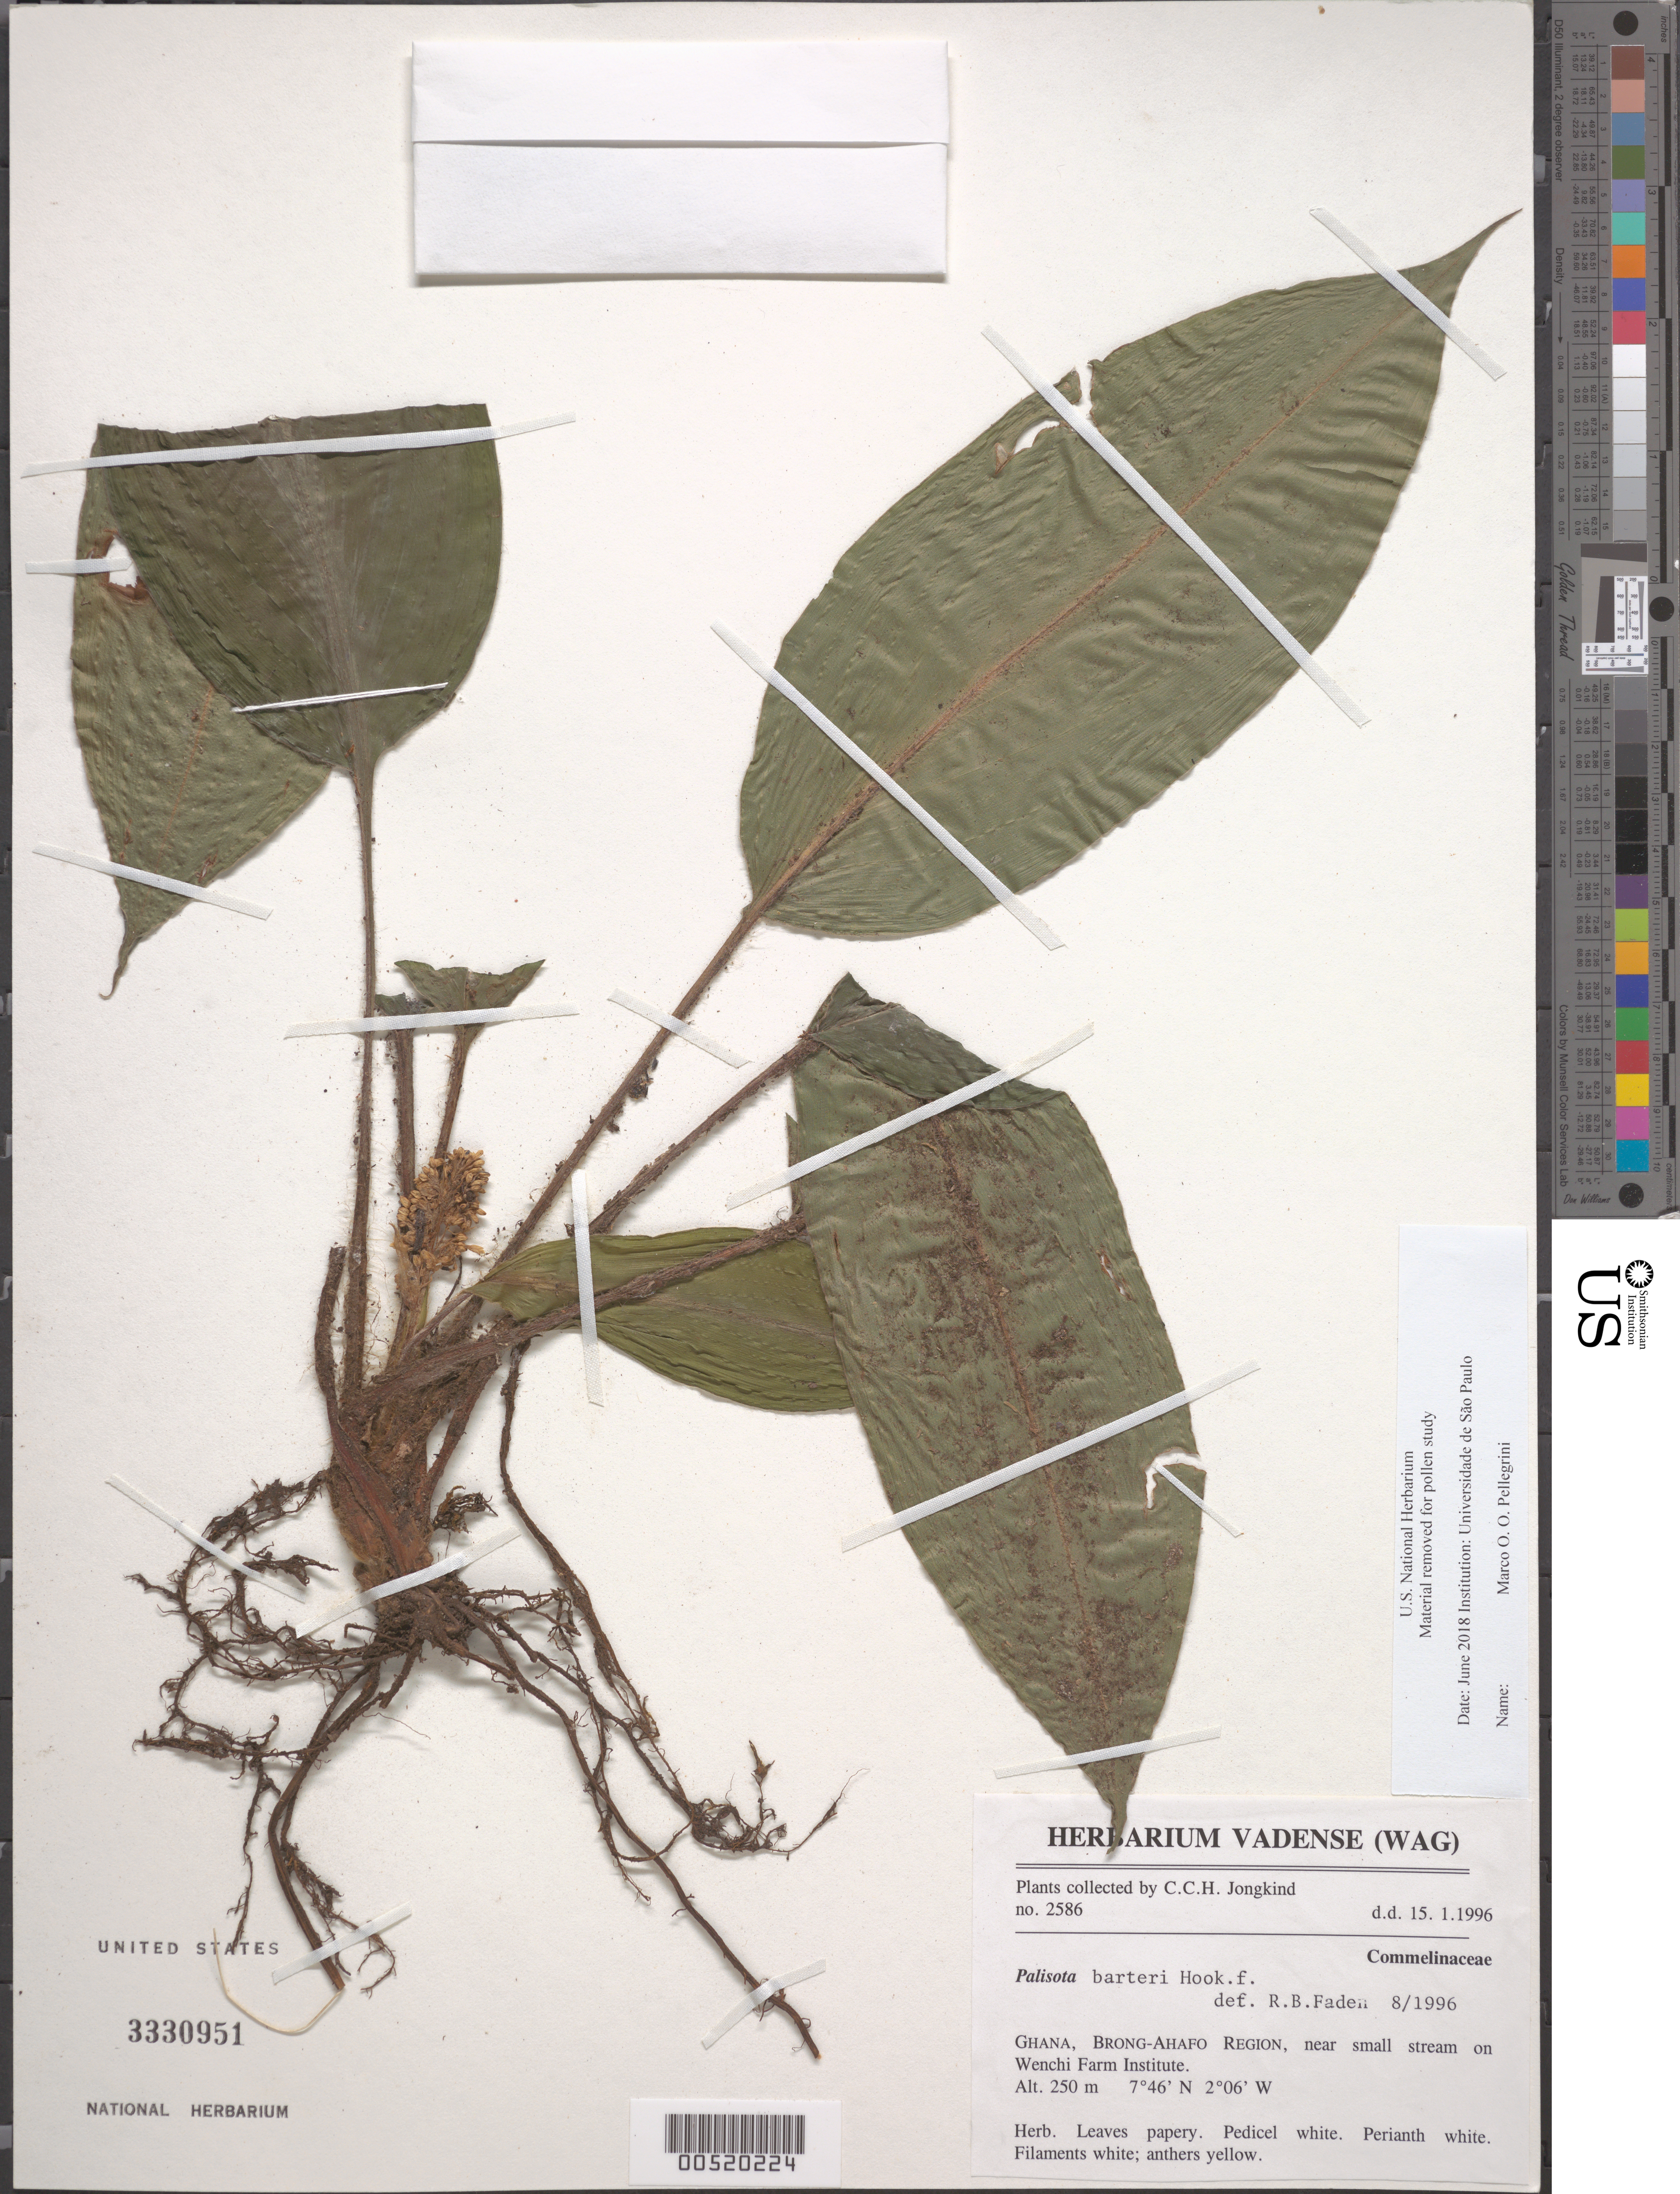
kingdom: Plantae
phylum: Tracheophyta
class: Liliopsida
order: Commelinales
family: Commelinaceae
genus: Palisota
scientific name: Palisota barteri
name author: Hook.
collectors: C. C. Jongkind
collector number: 2586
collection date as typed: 15 Jan 1996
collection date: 1996-01-15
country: Ghana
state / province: Brong-ahafo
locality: On wenchi farm institute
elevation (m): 250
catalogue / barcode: US 3330951